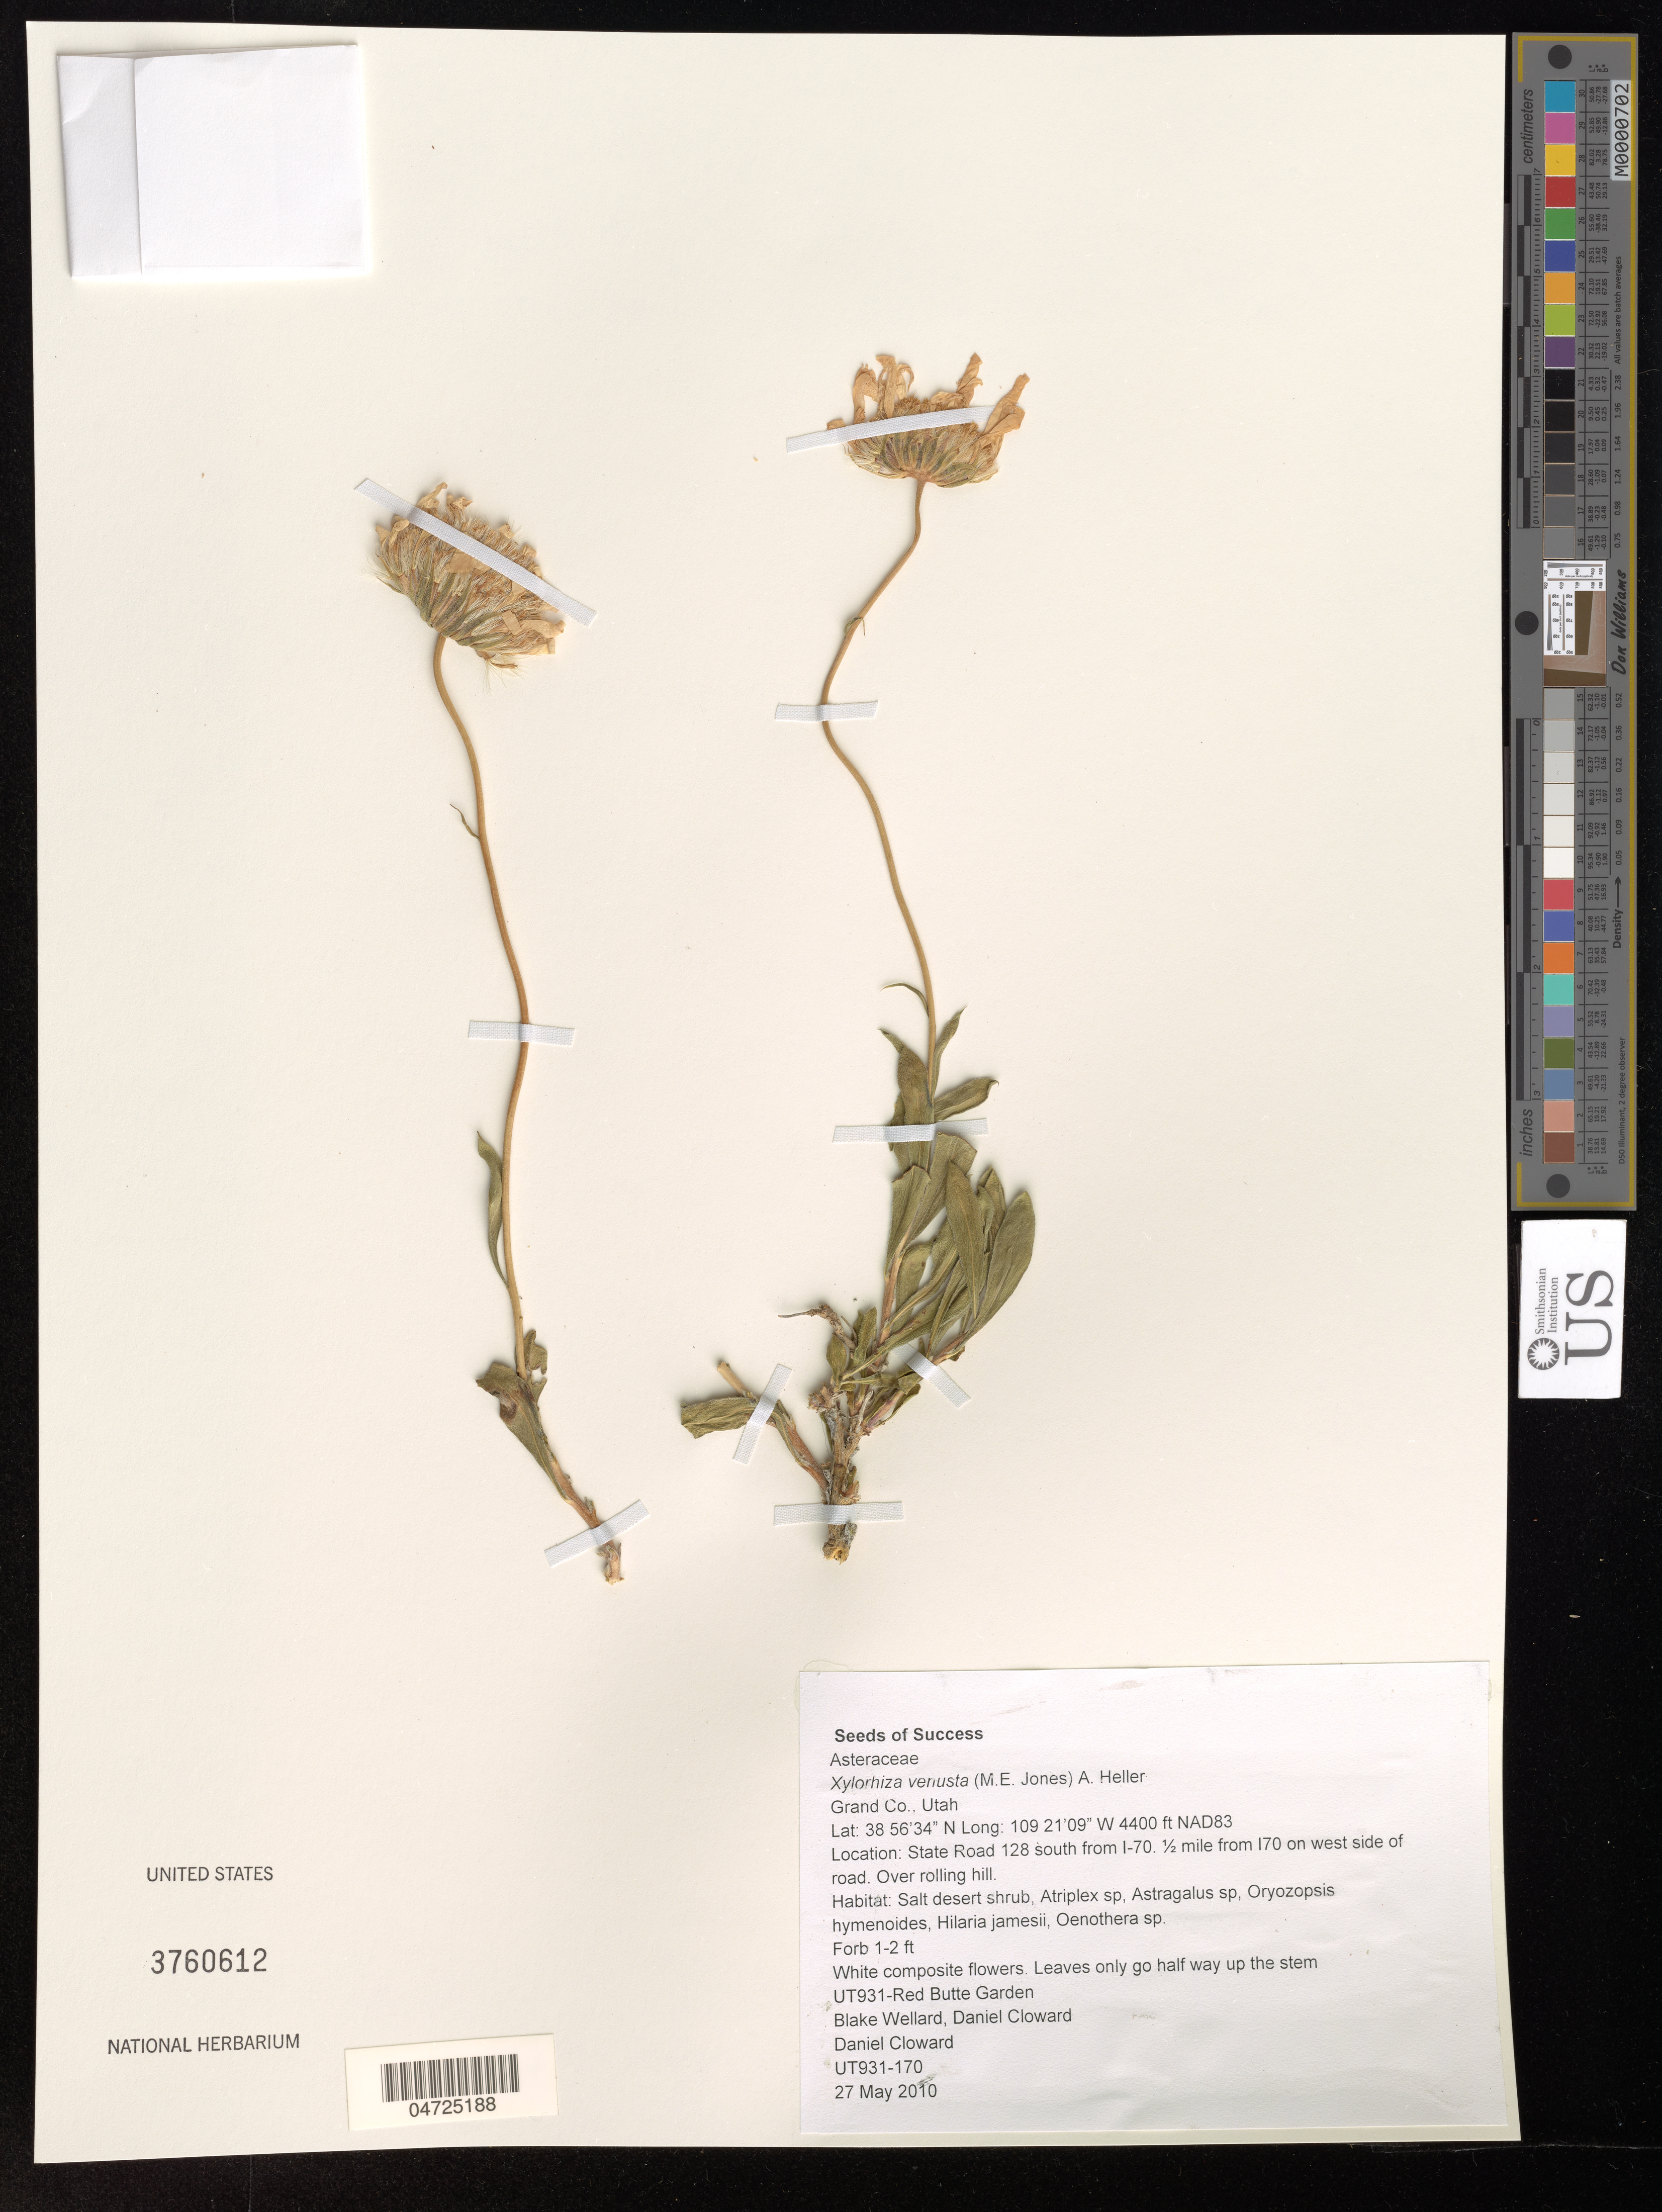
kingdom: Plantae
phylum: Tracheophyta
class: Magnoliopsida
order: Asterales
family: Asteraceae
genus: Xylorhiza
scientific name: Xylorhiza venusta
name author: (M.E. Jones) A. Heller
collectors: B. Wellard & D. Cloward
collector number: UT931-170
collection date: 2010-05-27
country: United States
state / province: Utah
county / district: Uintah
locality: Uintah Co. State Road 128 south from I-70. ½ mile from I70 on west side of road. NAD83. Red Butte Garden.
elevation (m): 1341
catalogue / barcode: US 3760612